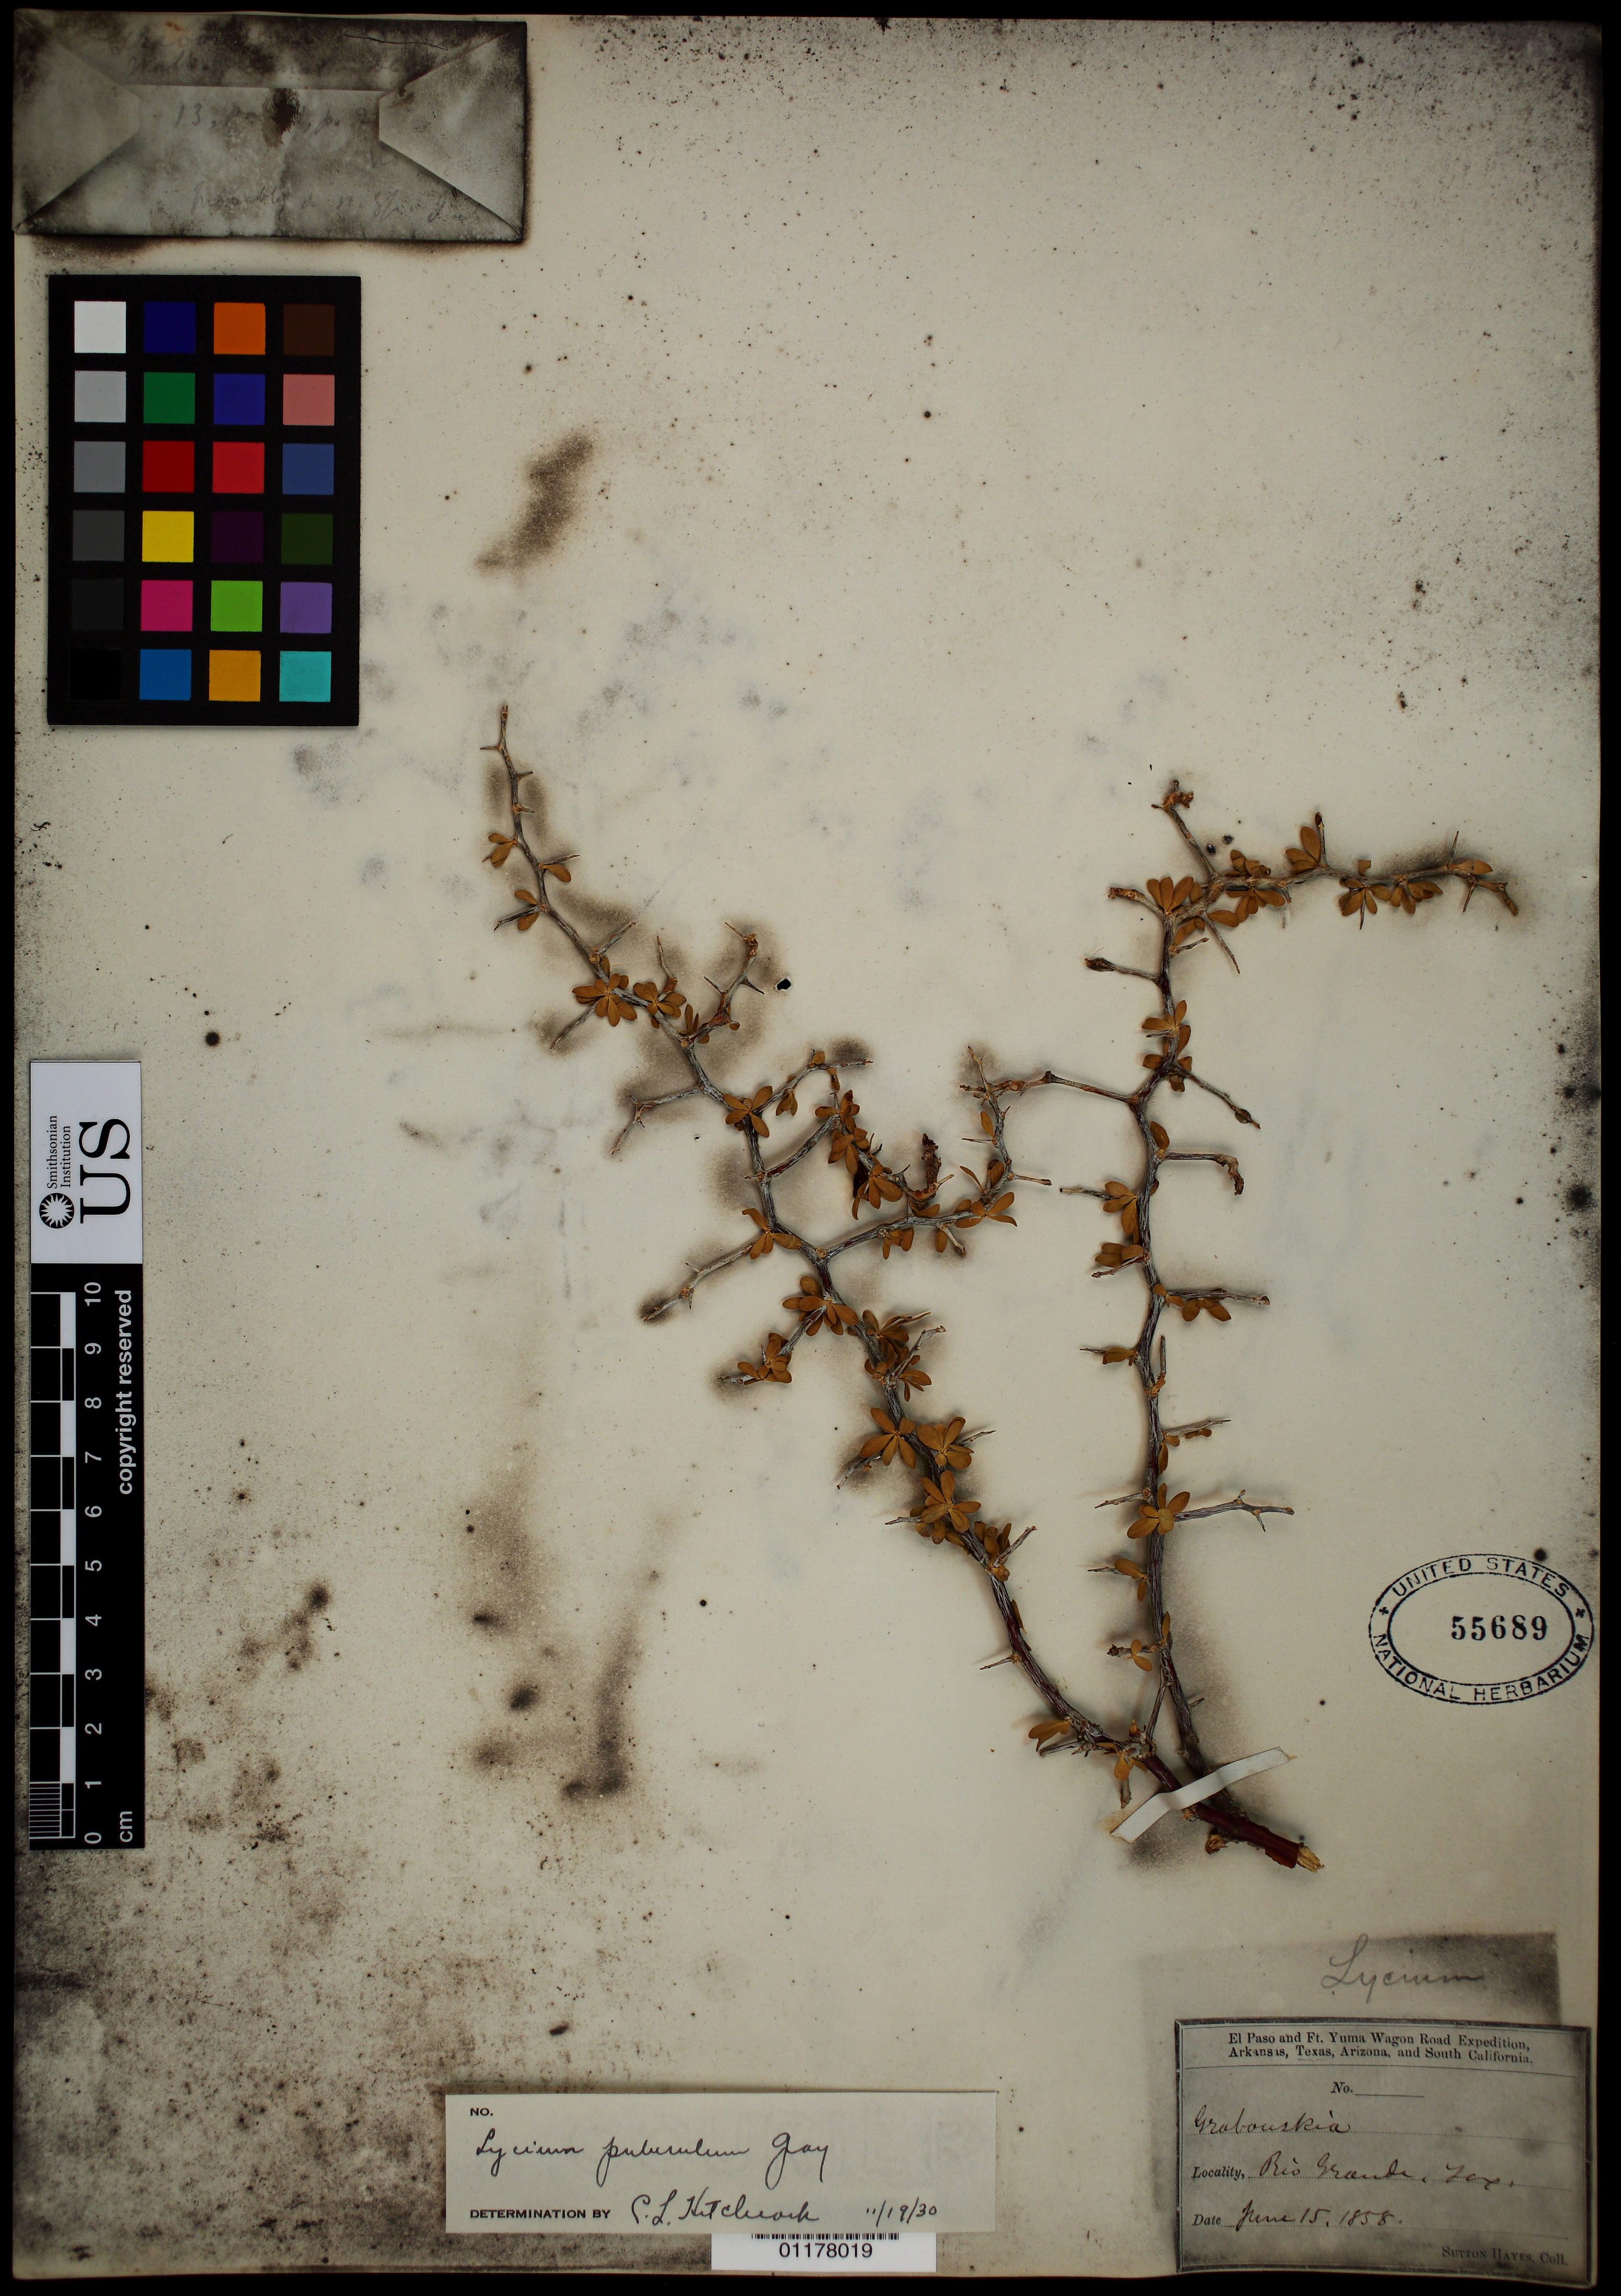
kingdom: Plantae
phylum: Tracheophyta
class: Magnoliopsida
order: Solanales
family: Solanaceae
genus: Lycium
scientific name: Lycium puberulum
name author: A. Gray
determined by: Hitchcock, C. L.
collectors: S. Hayes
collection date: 1858-06-15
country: United States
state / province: Texas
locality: Rio Grande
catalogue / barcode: US 55689